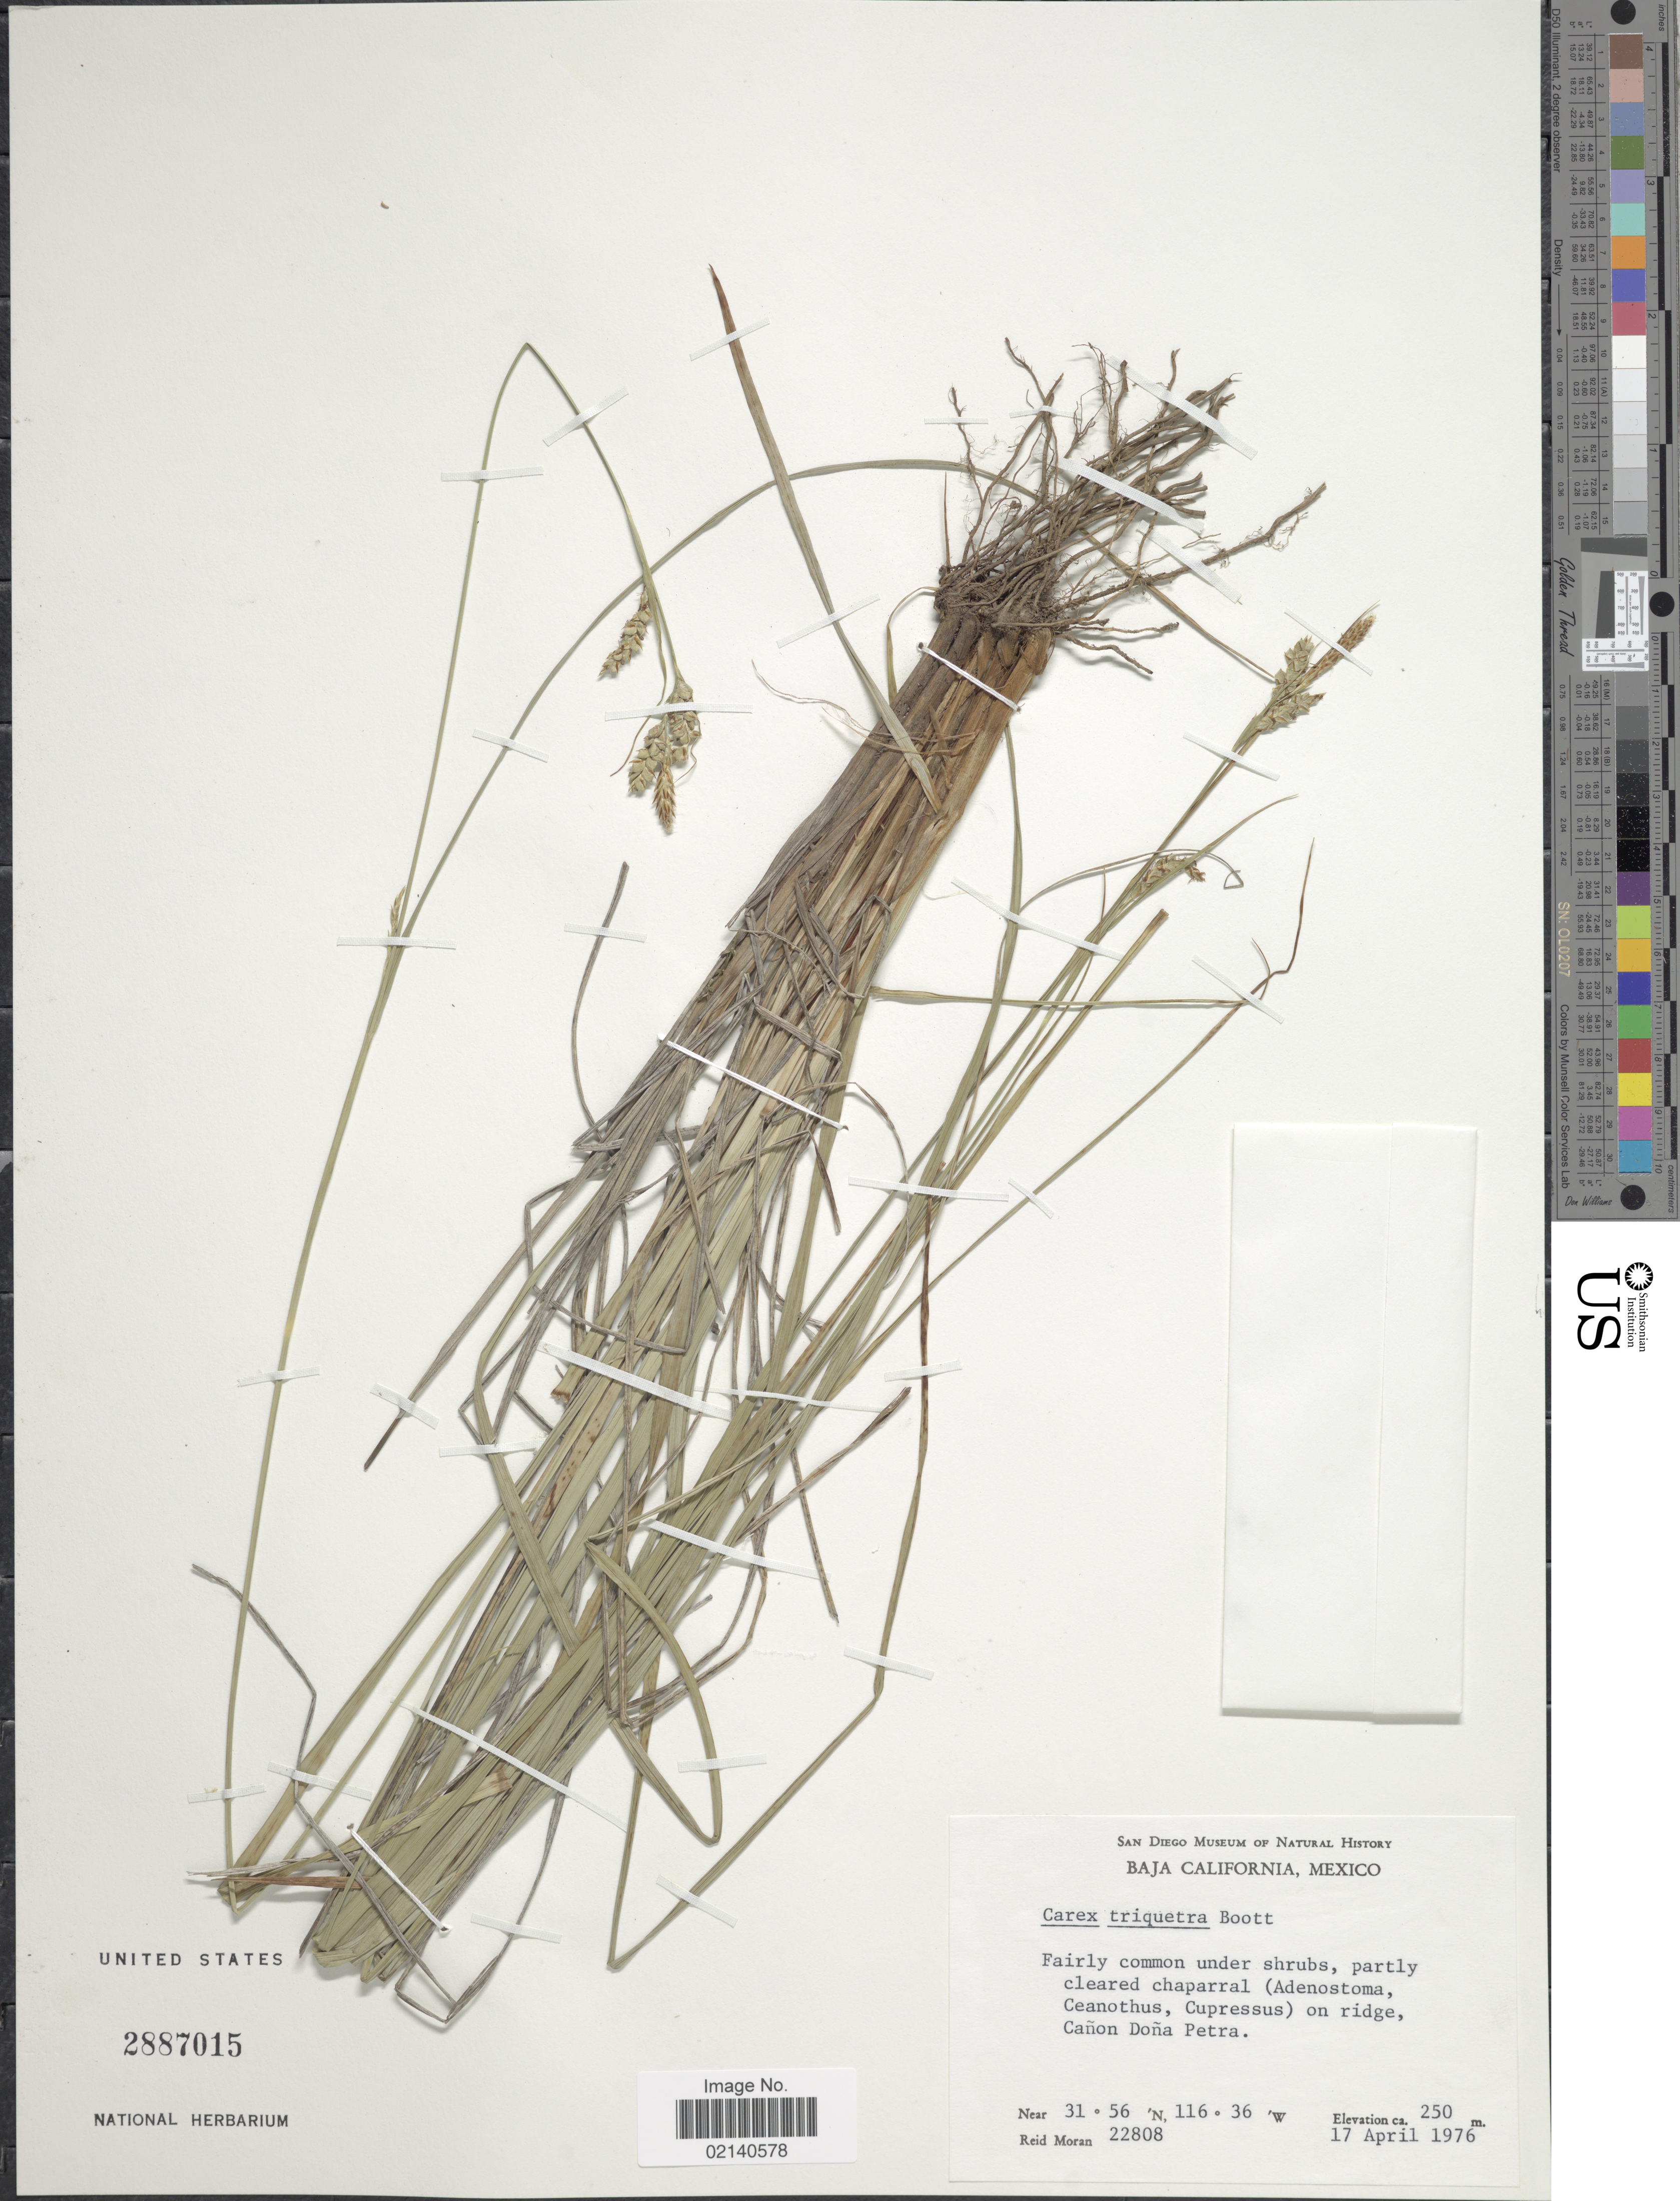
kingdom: Plantae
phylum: Tracheophyta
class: Liliopsida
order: Poales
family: Cyperaceae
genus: Carex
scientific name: Carex triquetra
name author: Boott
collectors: R. V. Moran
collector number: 22808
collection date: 1976-04-17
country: Mexico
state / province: Baja California Norte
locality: Canon Dona Petra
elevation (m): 250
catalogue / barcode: US 2887015